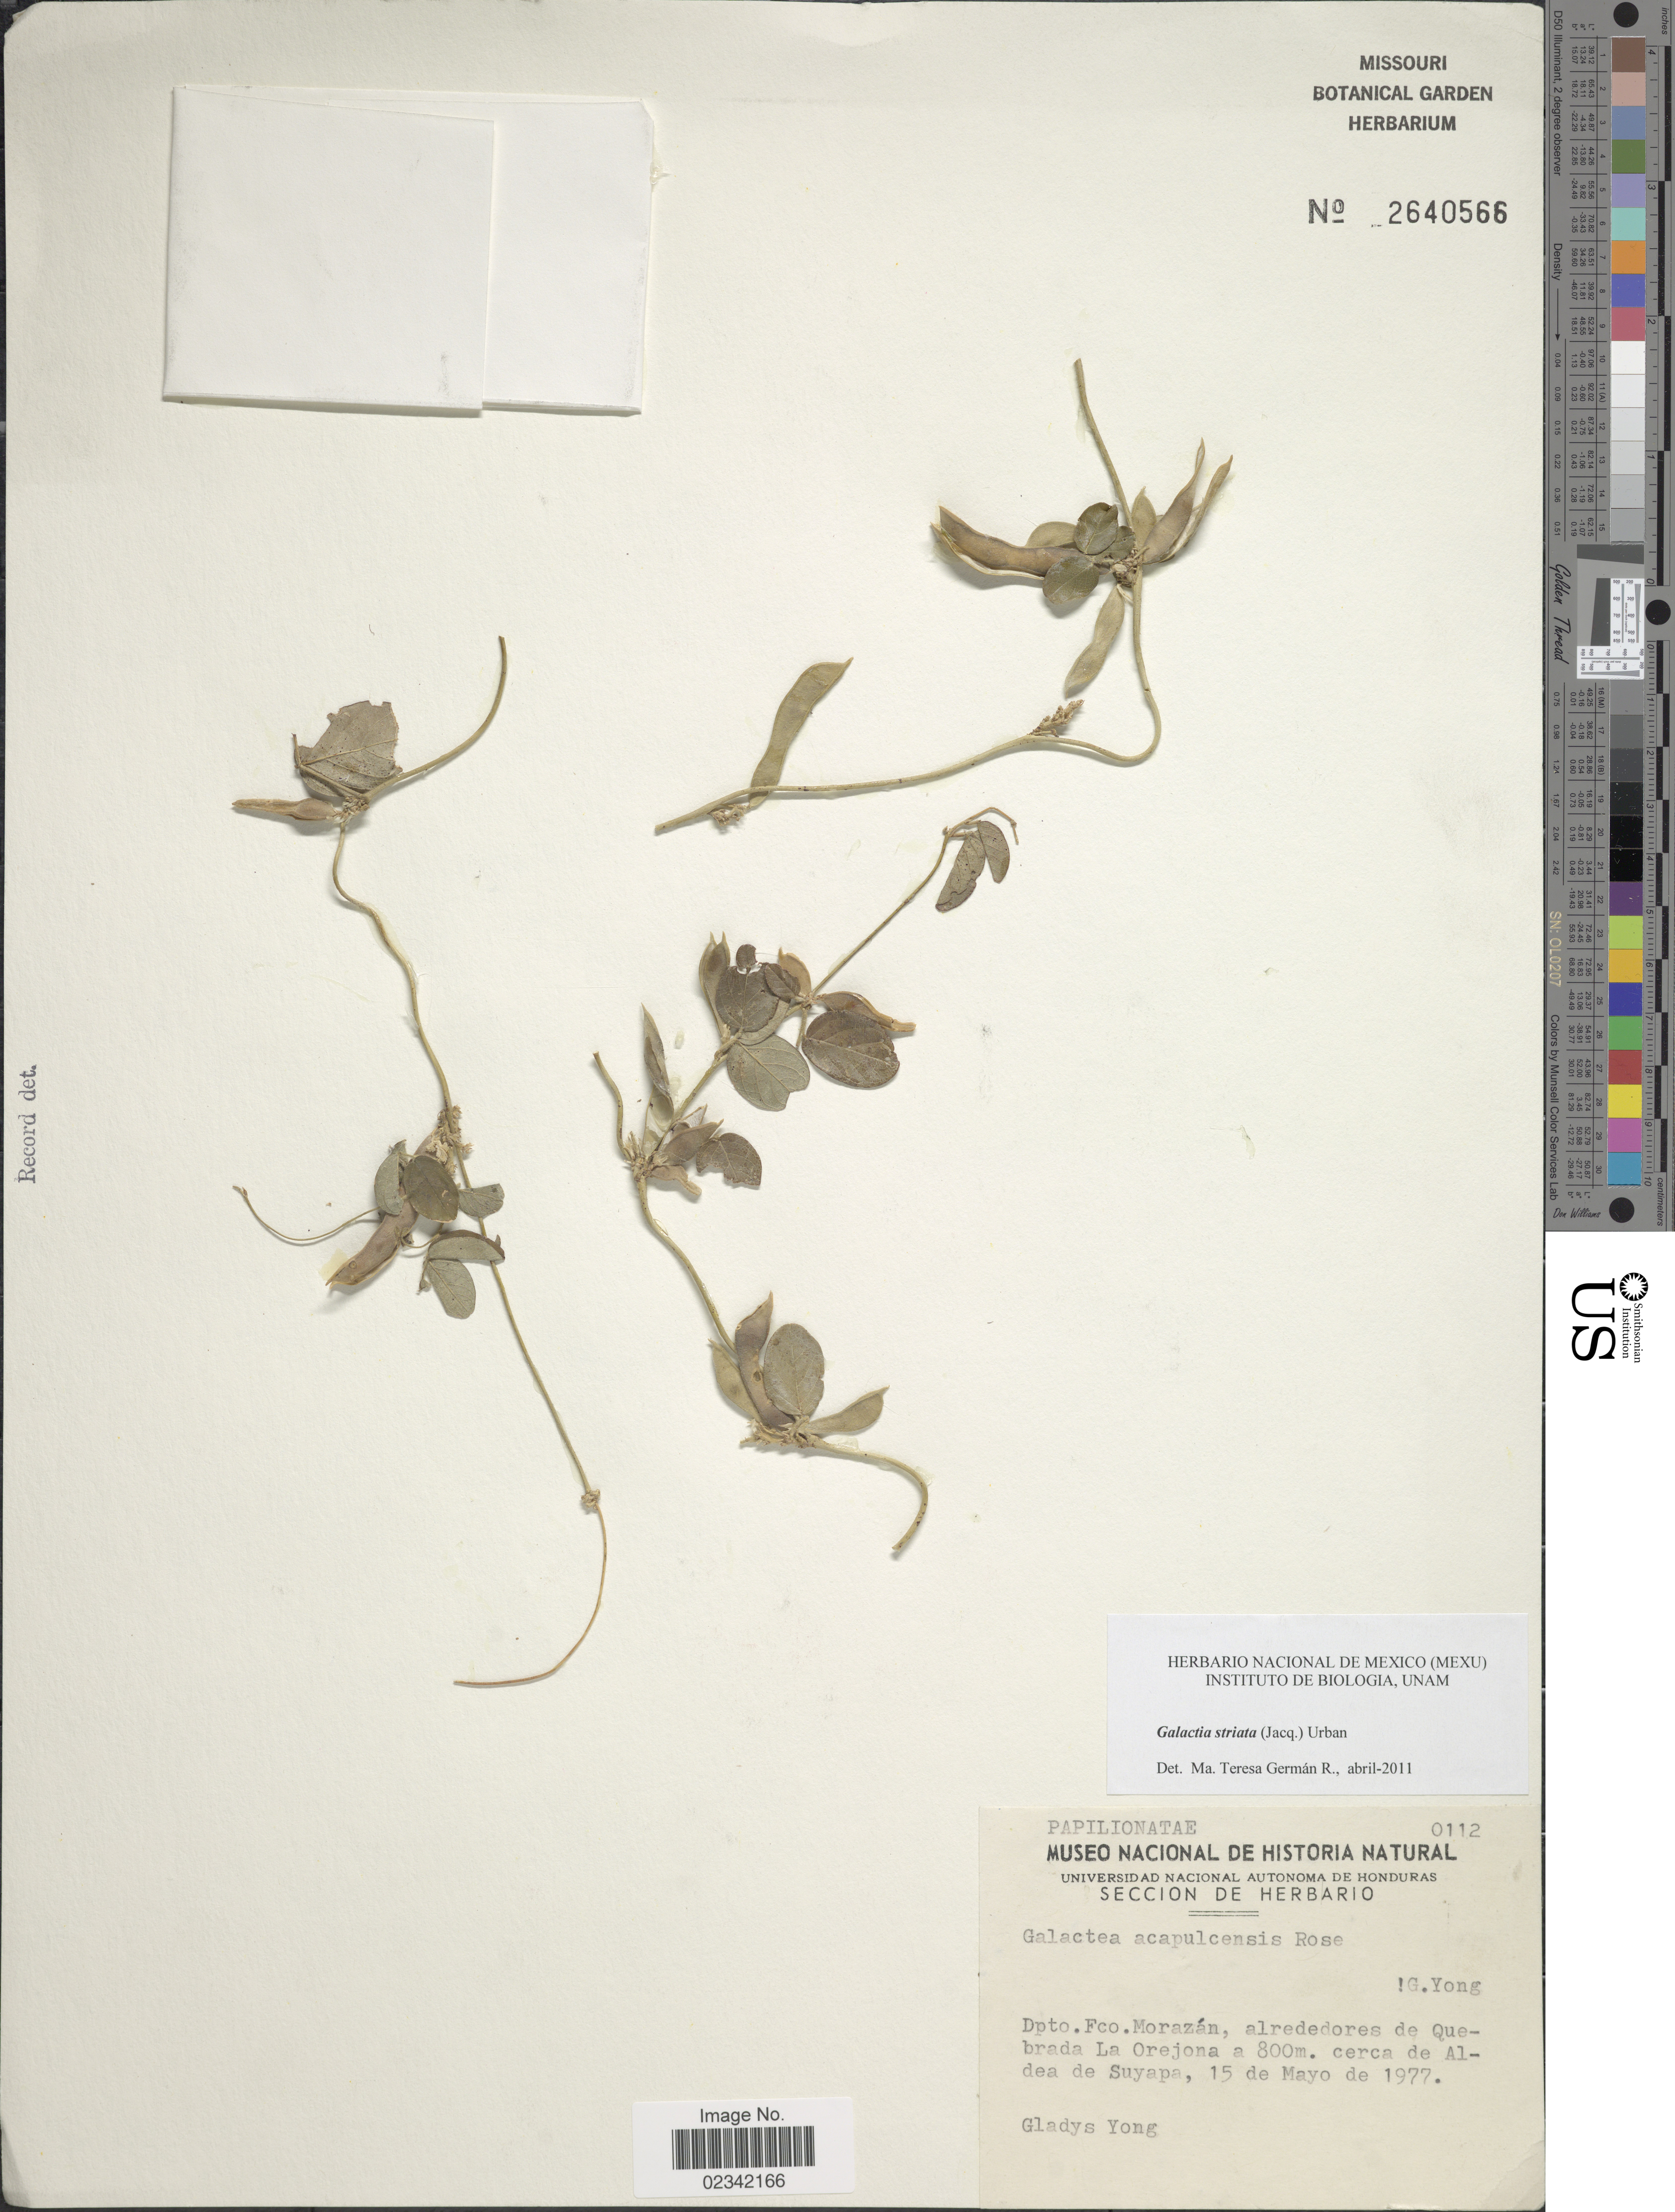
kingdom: Plantae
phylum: Tracheophyta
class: Magnoliopsida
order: Fabales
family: Fabaceae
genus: Galactia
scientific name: Galactia striata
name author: (Jacq.) Urb.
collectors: G. Yong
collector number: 0112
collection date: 1977-05-15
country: Honduras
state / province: Fco. Morazán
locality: Dpto. Fco. Morazan, alrededores de Quebrada La Orejona, cerca de Aldea de Suyapa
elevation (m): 800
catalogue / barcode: US 2640566